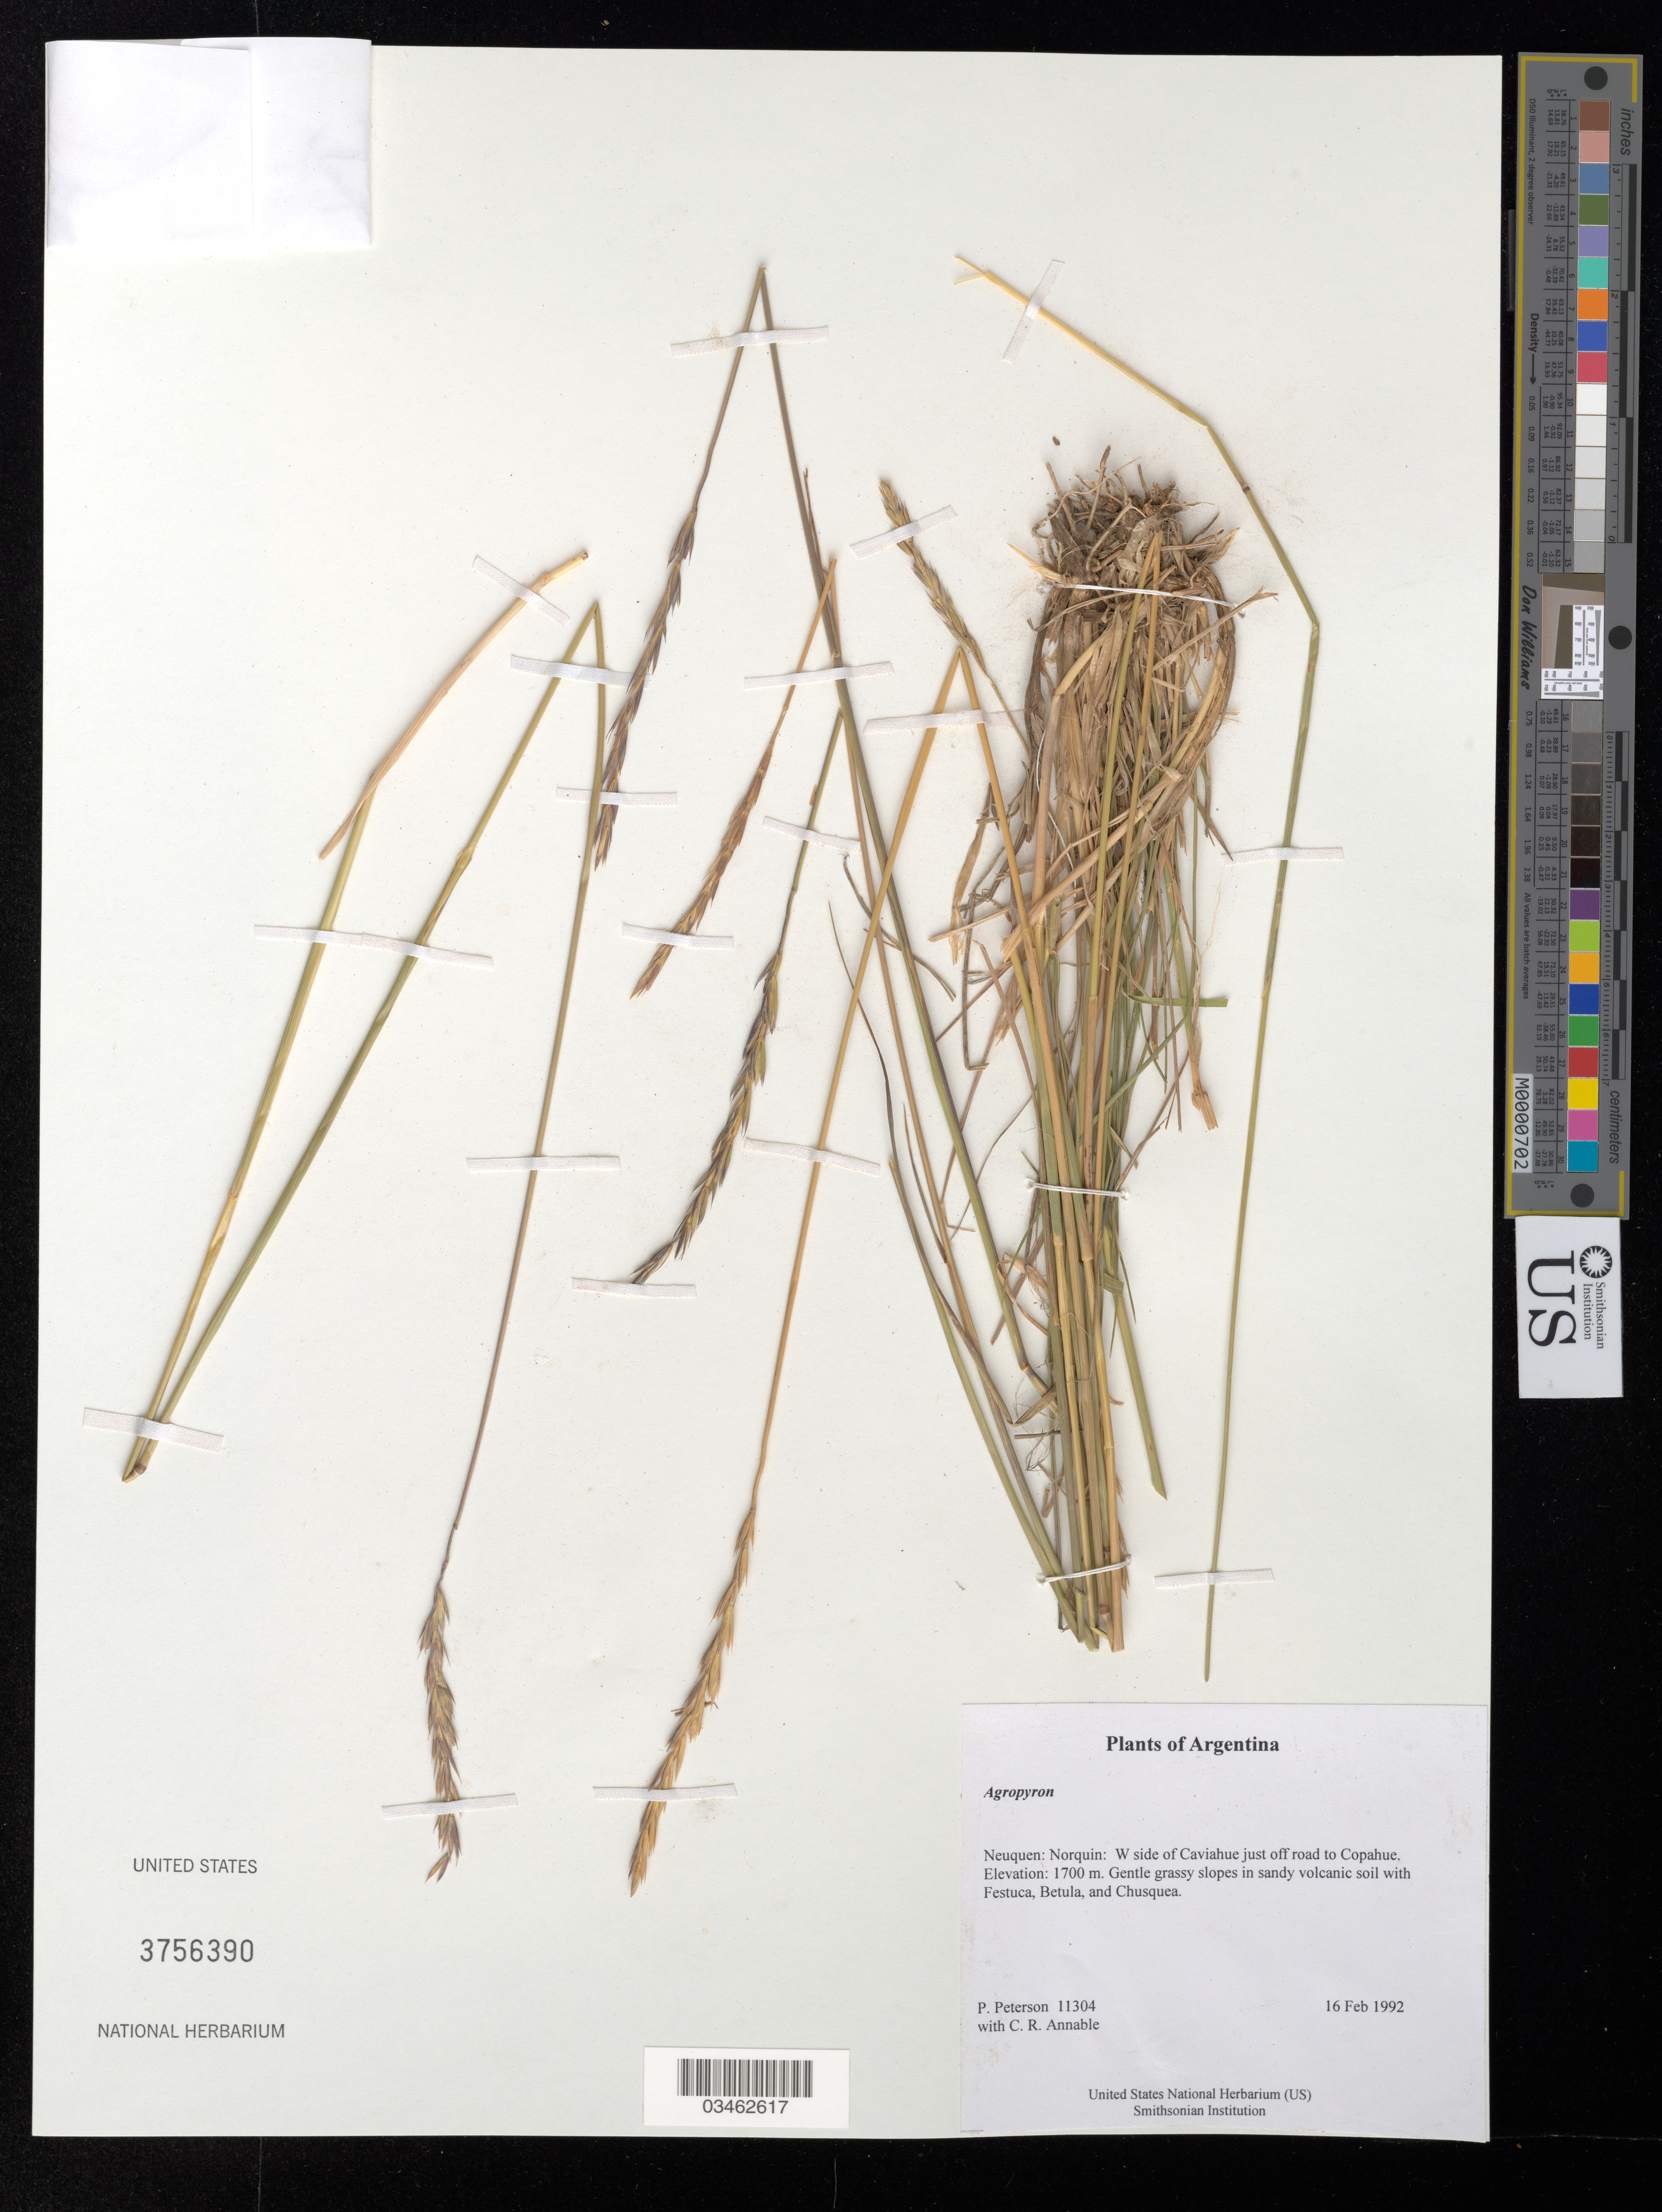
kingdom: Plantae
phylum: Tracheophyta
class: Liliopsida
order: Poales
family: Poaceae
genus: Agropyron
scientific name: Agropyron sp.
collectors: P. M. Peterson & C. R. Annable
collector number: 11304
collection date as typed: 16 Feb 1992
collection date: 1992-02-16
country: Argentina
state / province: Neuquen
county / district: Norquin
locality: W side of Caviahue just off road to Copahue.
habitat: Gentle grassy slopes in sandy volcanic soil with Festuca, Betula, and Chusquea.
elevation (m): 1700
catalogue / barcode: US 3756390